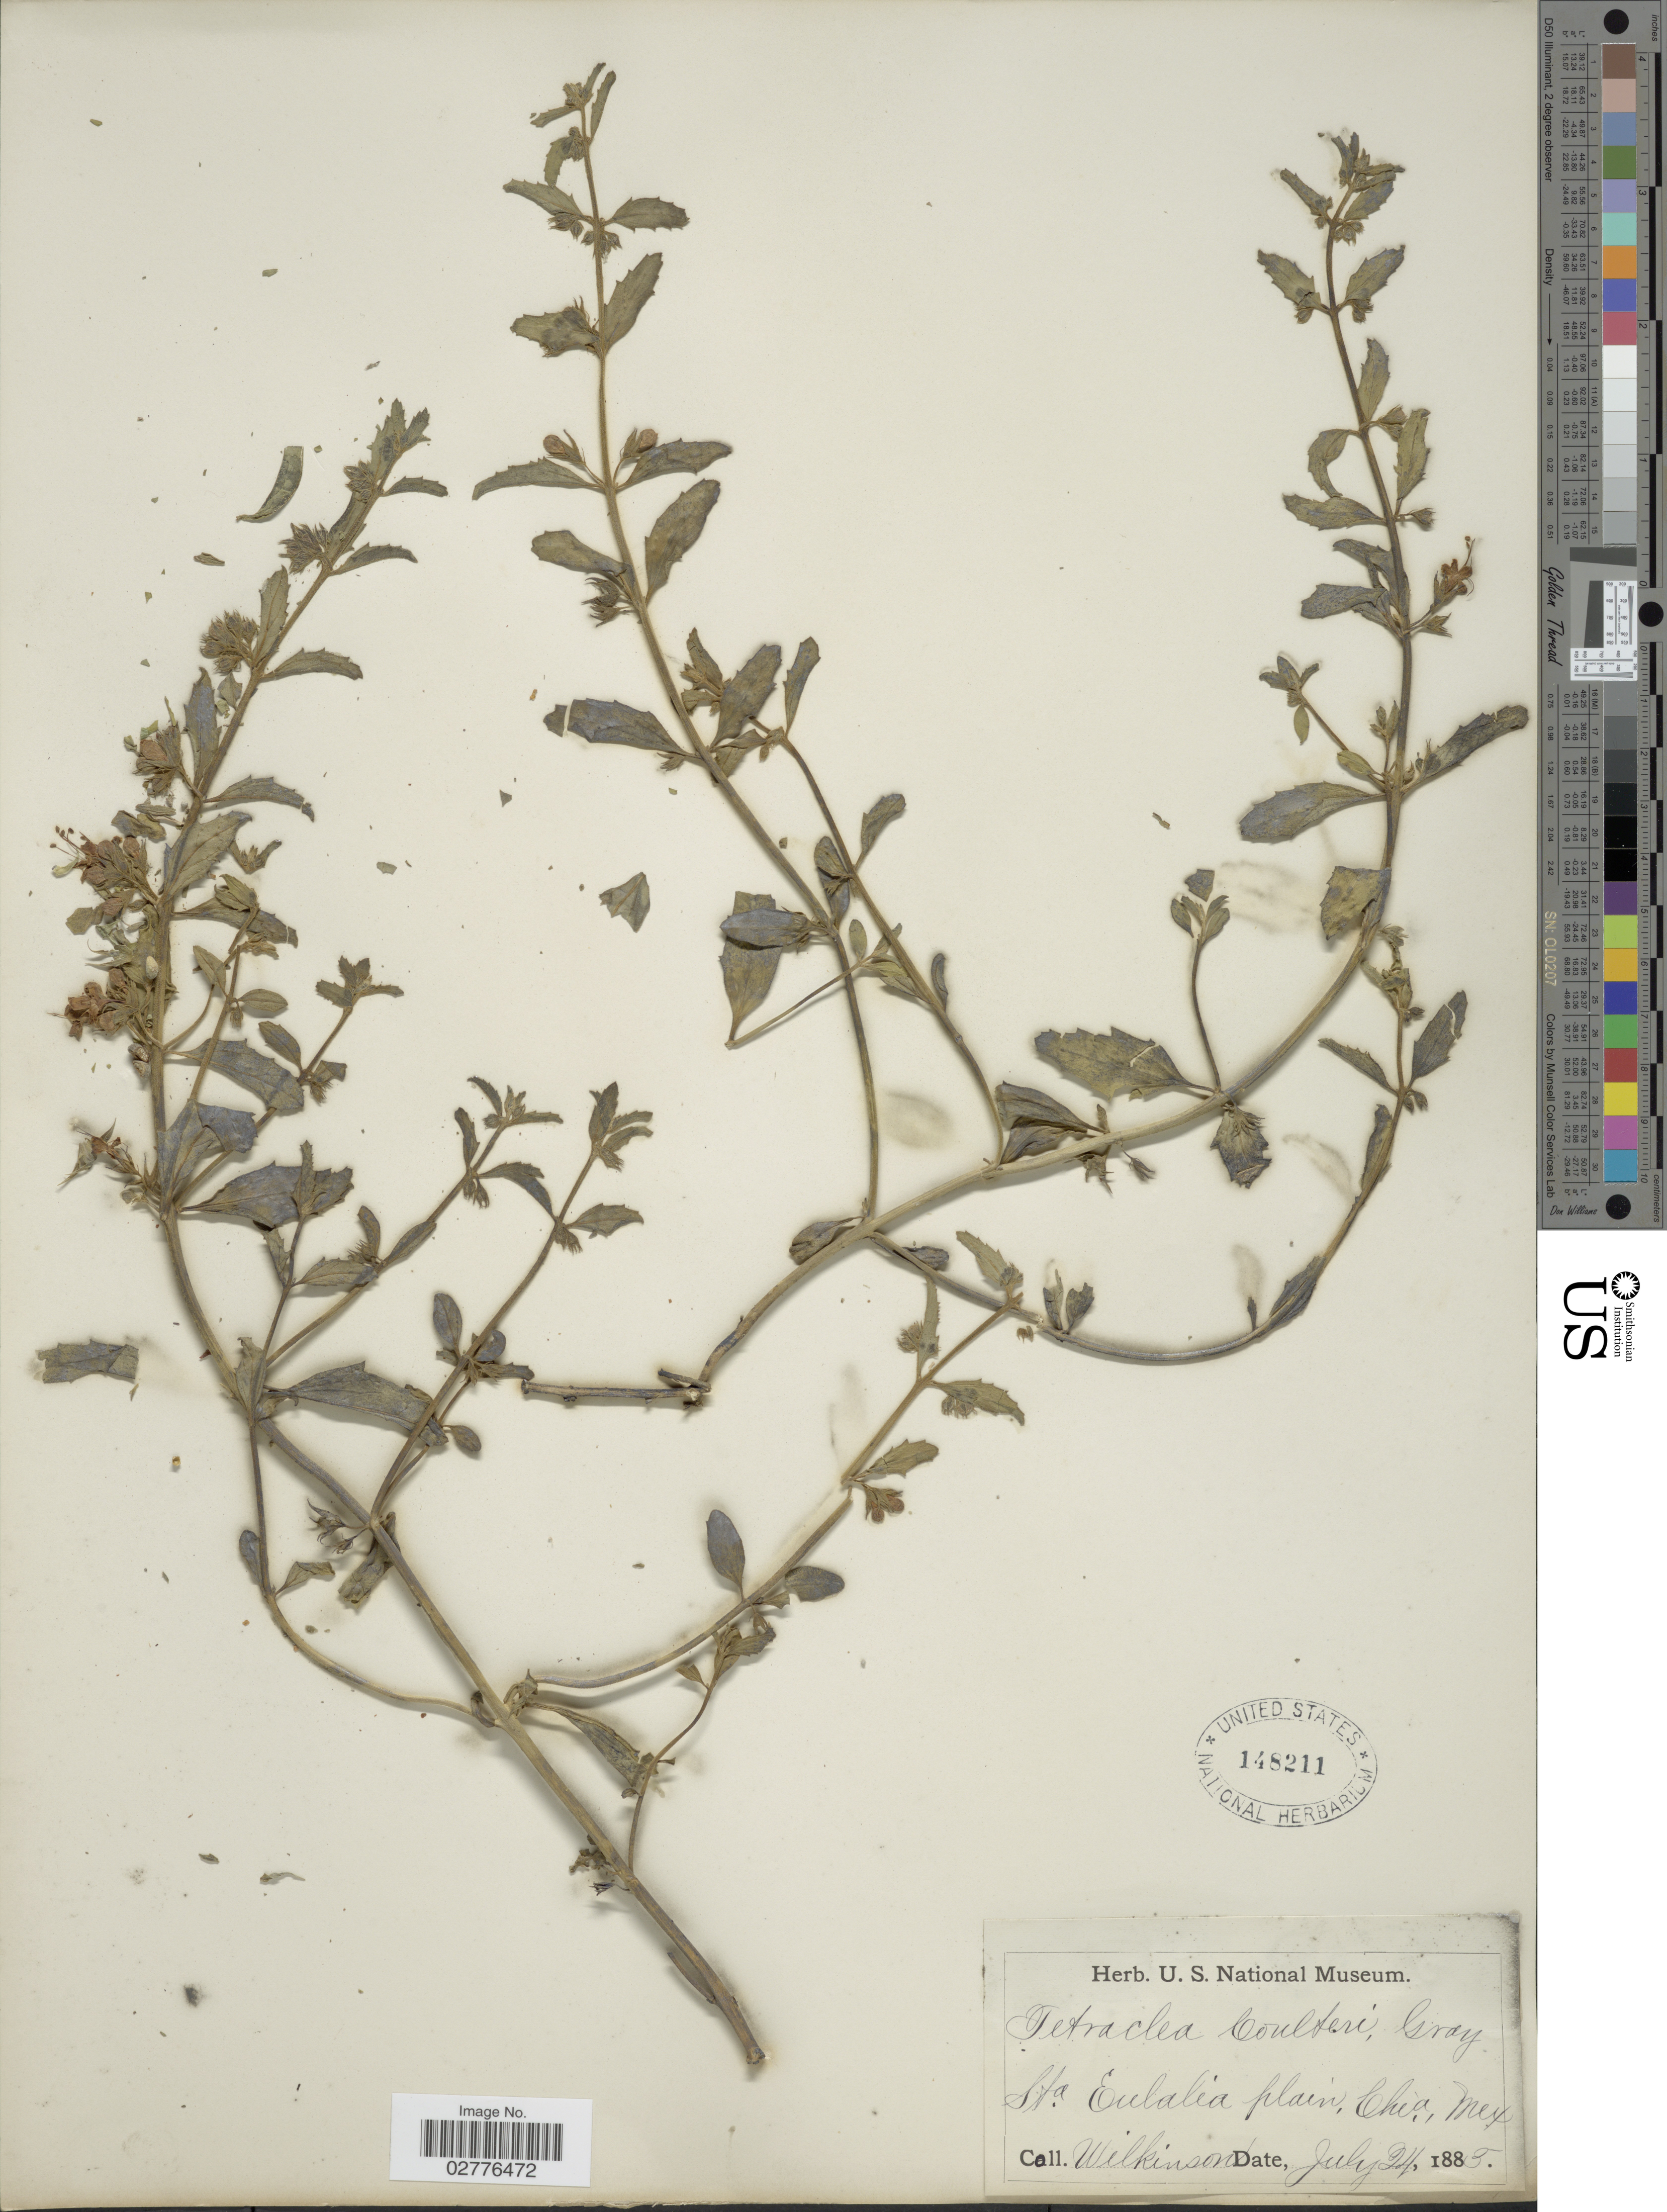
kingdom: Plantae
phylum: Tracheophyta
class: Magnoliopsida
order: Lamiales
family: Lamiaceae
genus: Tetraclea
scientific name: Tetraclea coulteri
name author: A. Gray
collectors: Wilkinson, --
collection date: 1883-07-24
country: Mexico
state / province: Chiapas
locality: Sta. Eulalia plain.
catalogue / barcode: US 148211